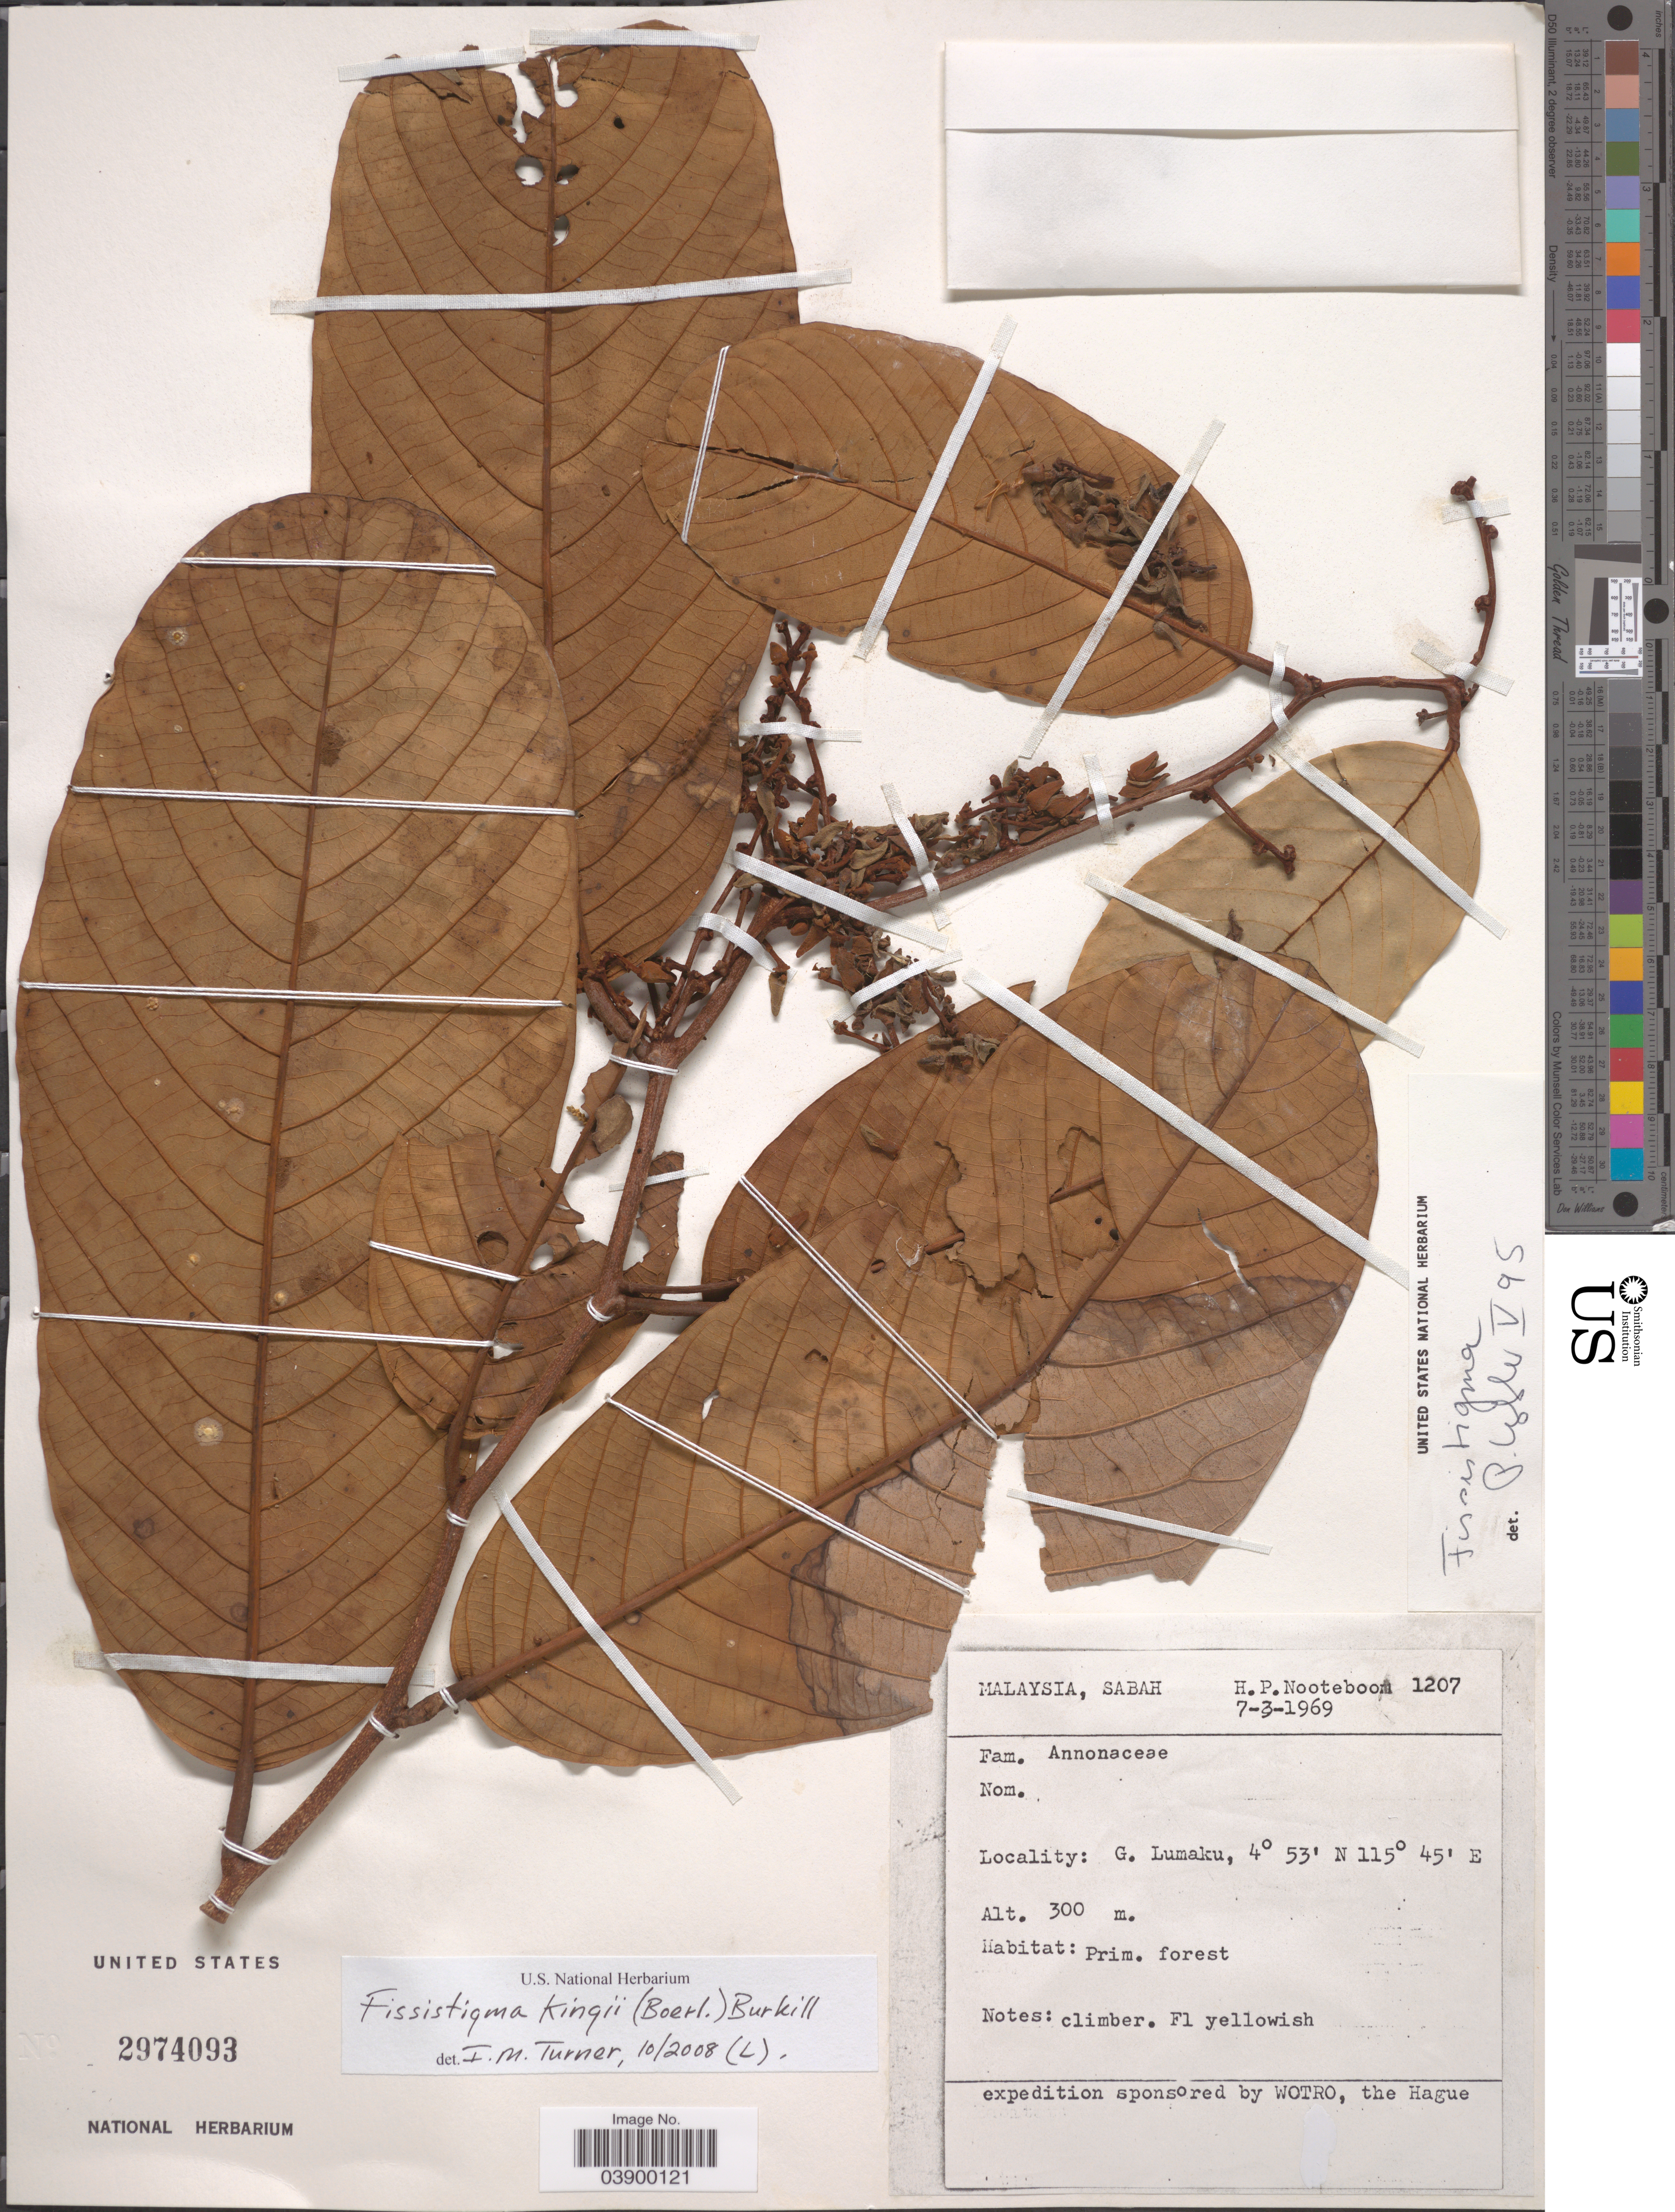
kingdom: Plantae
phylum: Tracheophyta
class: Magnoliopsida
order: Magnoliales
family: Annonaceae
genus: Fissistigma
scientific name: Fissistigma kingii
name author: (Boerl.) Burkill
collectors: H. P. Nooteboom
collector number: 1207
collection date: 1969-03-07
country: Malaysia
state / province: Sabah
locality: G. Lumaku.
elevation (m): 300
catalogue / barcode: US 2974093